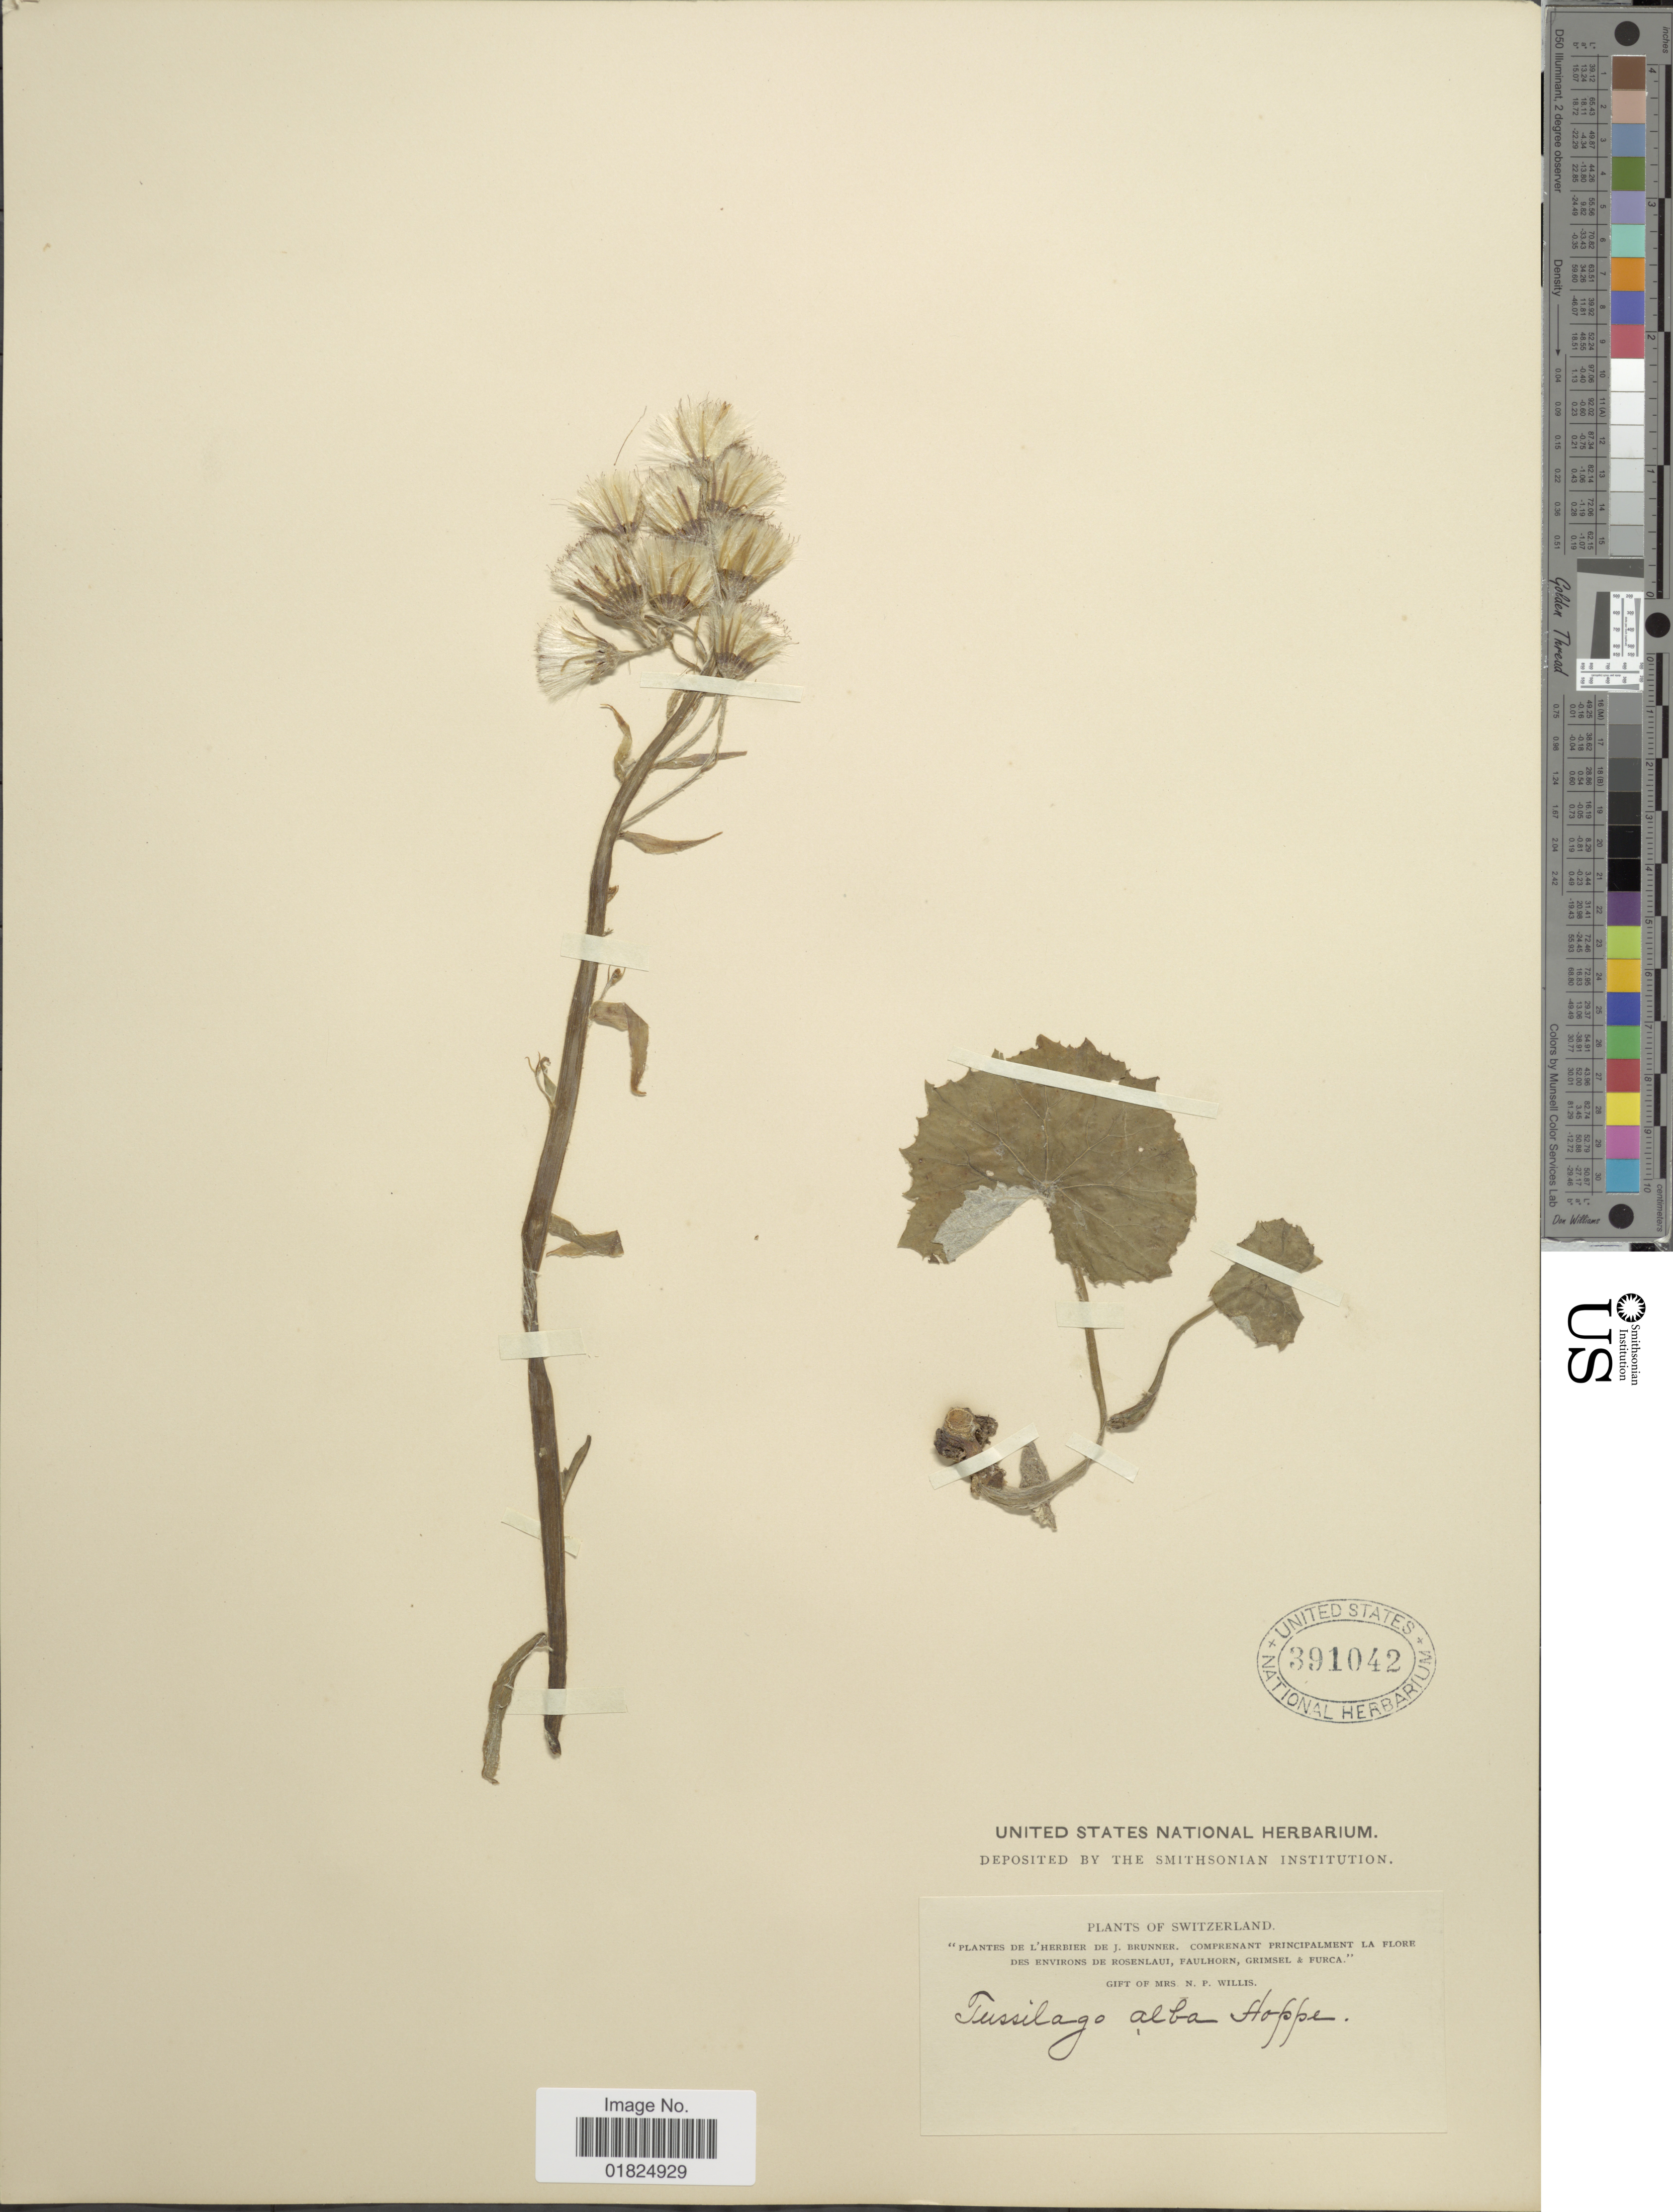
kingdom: Plantae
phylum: Tracheophyta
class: Magnoliopsida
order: Asterales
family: Asteraceae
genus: Petasites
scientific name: Petasites albus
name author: (L.) Gaertn.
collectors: ex herb. Brunner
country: Switzerland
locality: Environs de Rosenlaui, Faulhorn, Grimsel & Furca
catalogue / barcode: US 391042